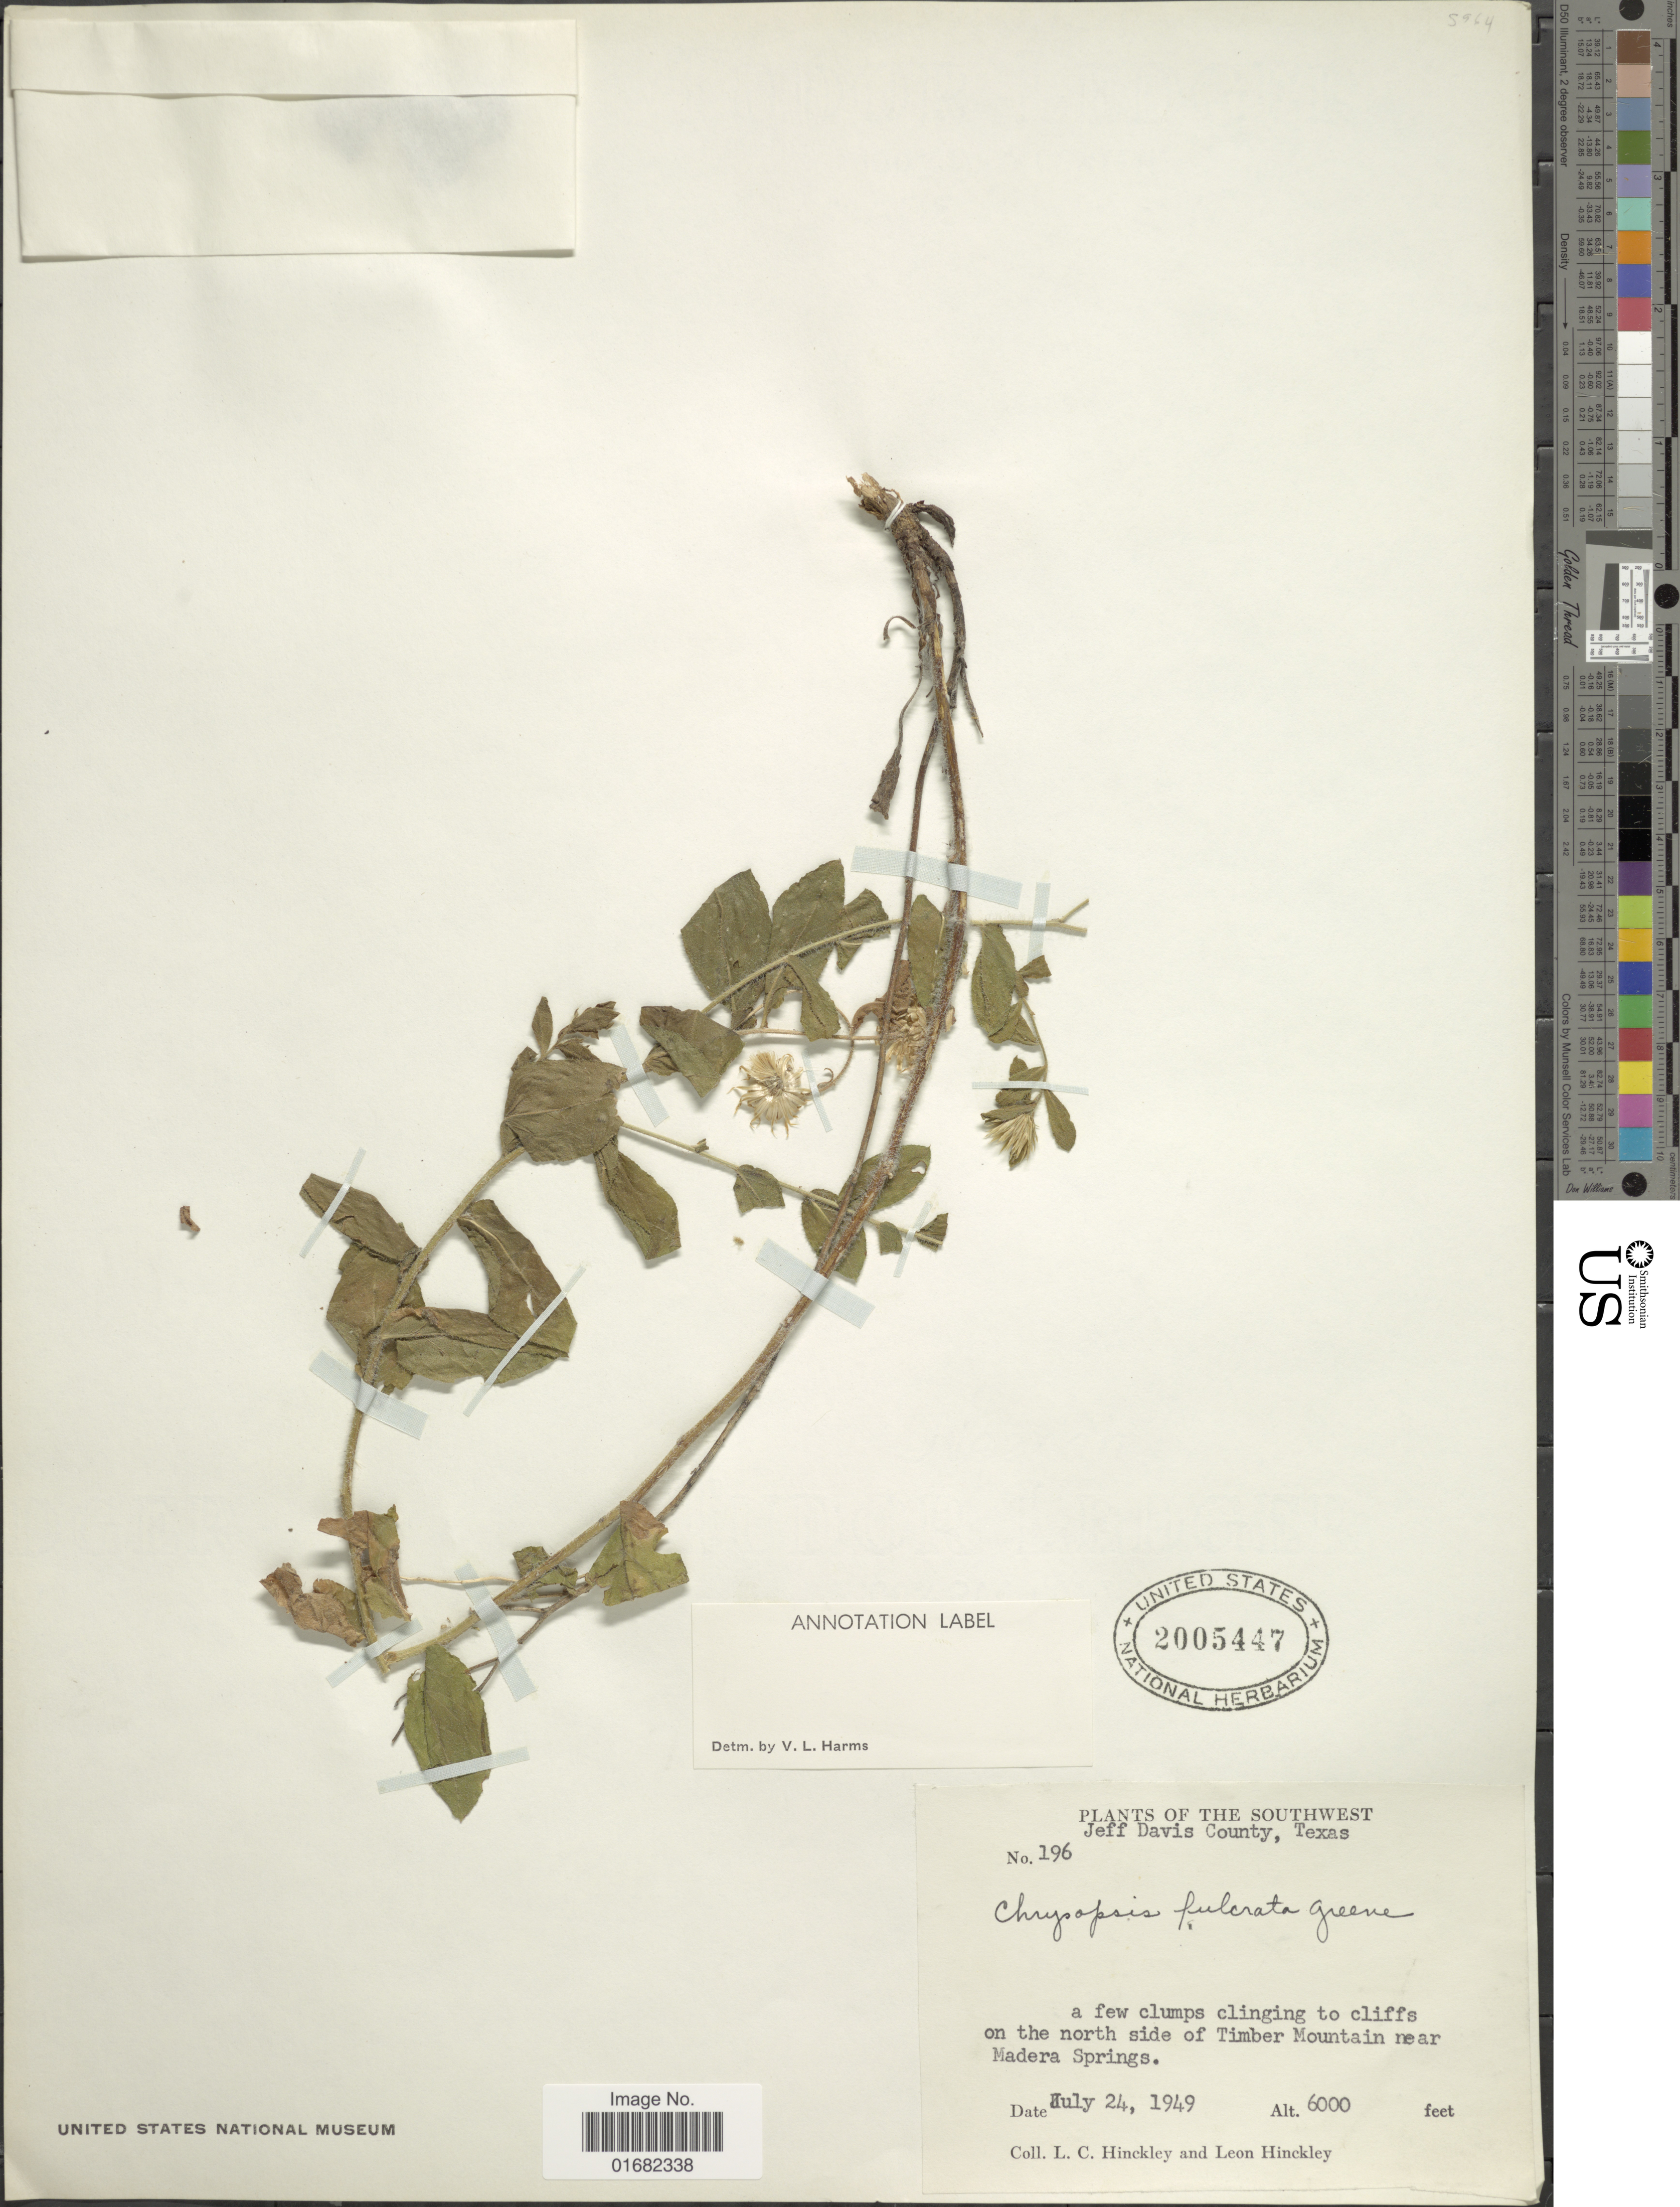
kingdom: Plantae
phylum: Tracheophyta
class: Magnoliopsida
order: Asterales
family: Asteraceae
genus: Heterotheca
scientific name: Heterotheca fulcrata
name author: (Greene) Shinners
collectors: L. Hinckley & L. Hinckley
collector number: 196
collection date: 1949-07-24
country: United States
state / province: Texas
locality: Southwest. Jeff Davis County. On the north side of Timber Mountain near Madera Springs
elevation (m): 1829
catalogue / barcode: US 2005447